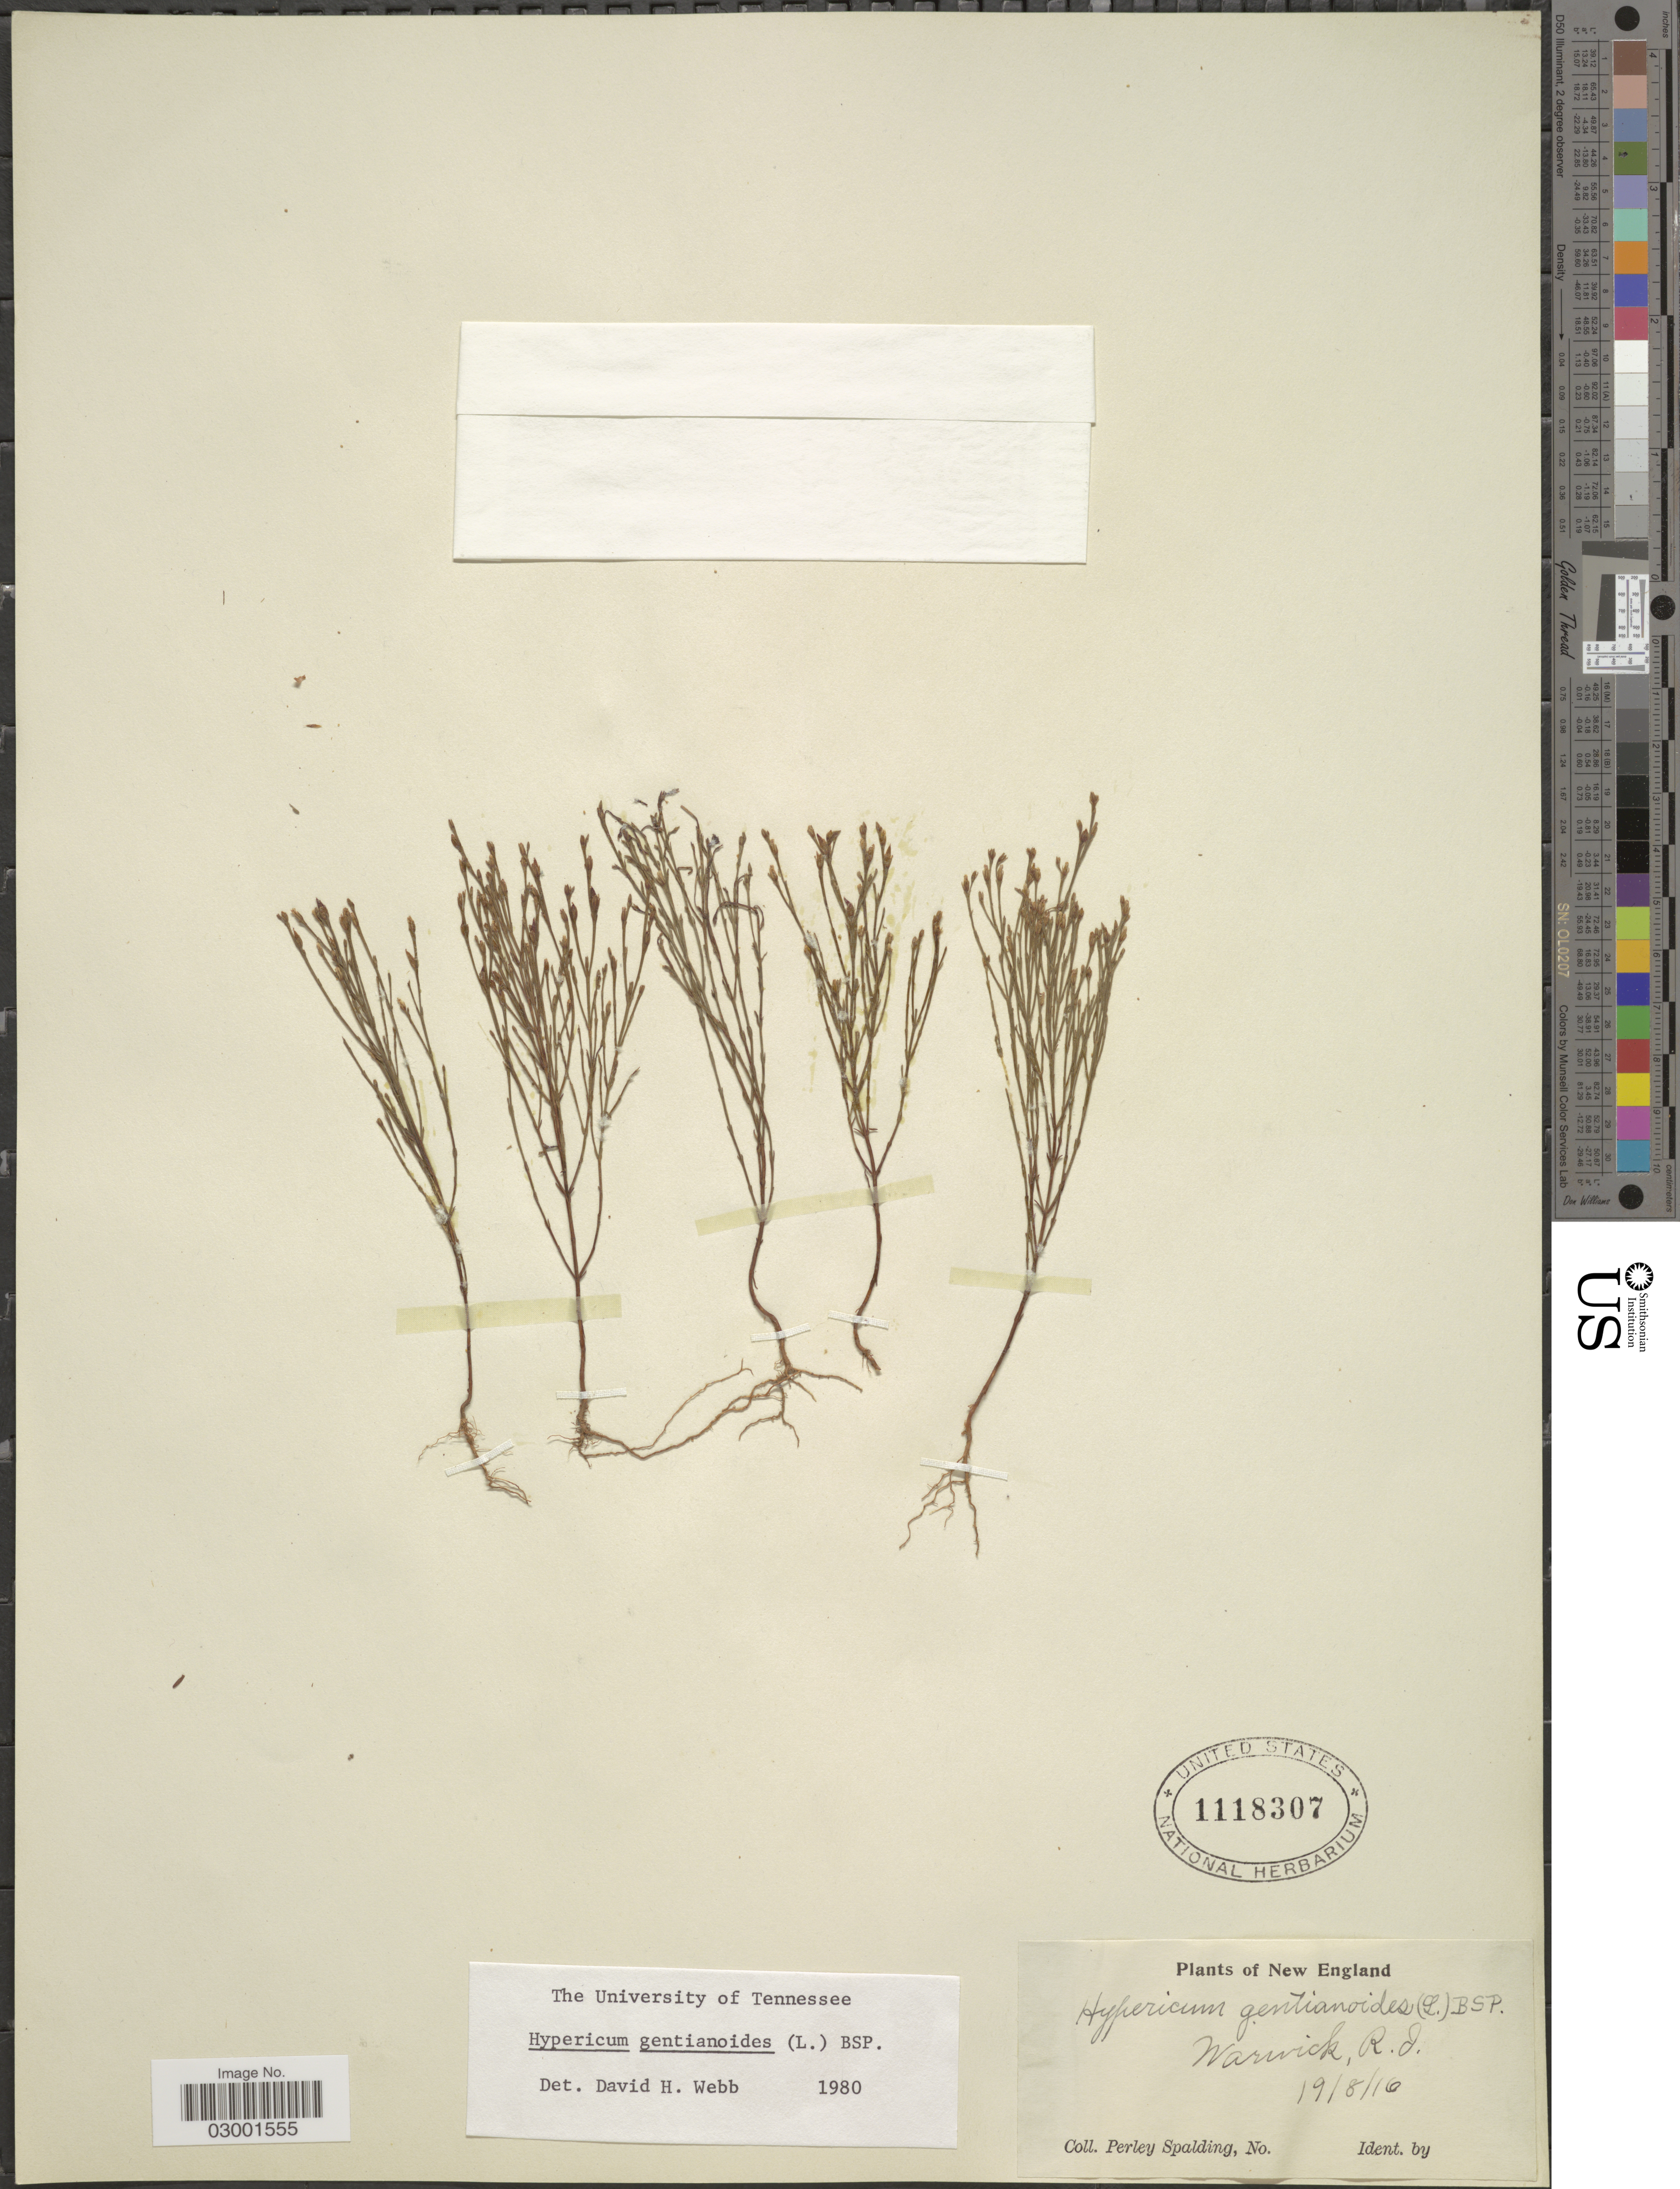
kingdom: Plantae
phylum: Tracheophyta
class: Magnoliopsida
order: Malpighiales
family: Hypericaceae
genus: Hypericum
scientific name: Hypericum gentianoides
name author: (L.) Britton, Stearns & Poggenb.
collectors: P. Spalding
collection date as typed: Transcribed d/m/y: 19/8/16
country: United States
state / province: Rhode Island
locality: New England, Warwick, R. I.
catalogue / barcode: US 1118307